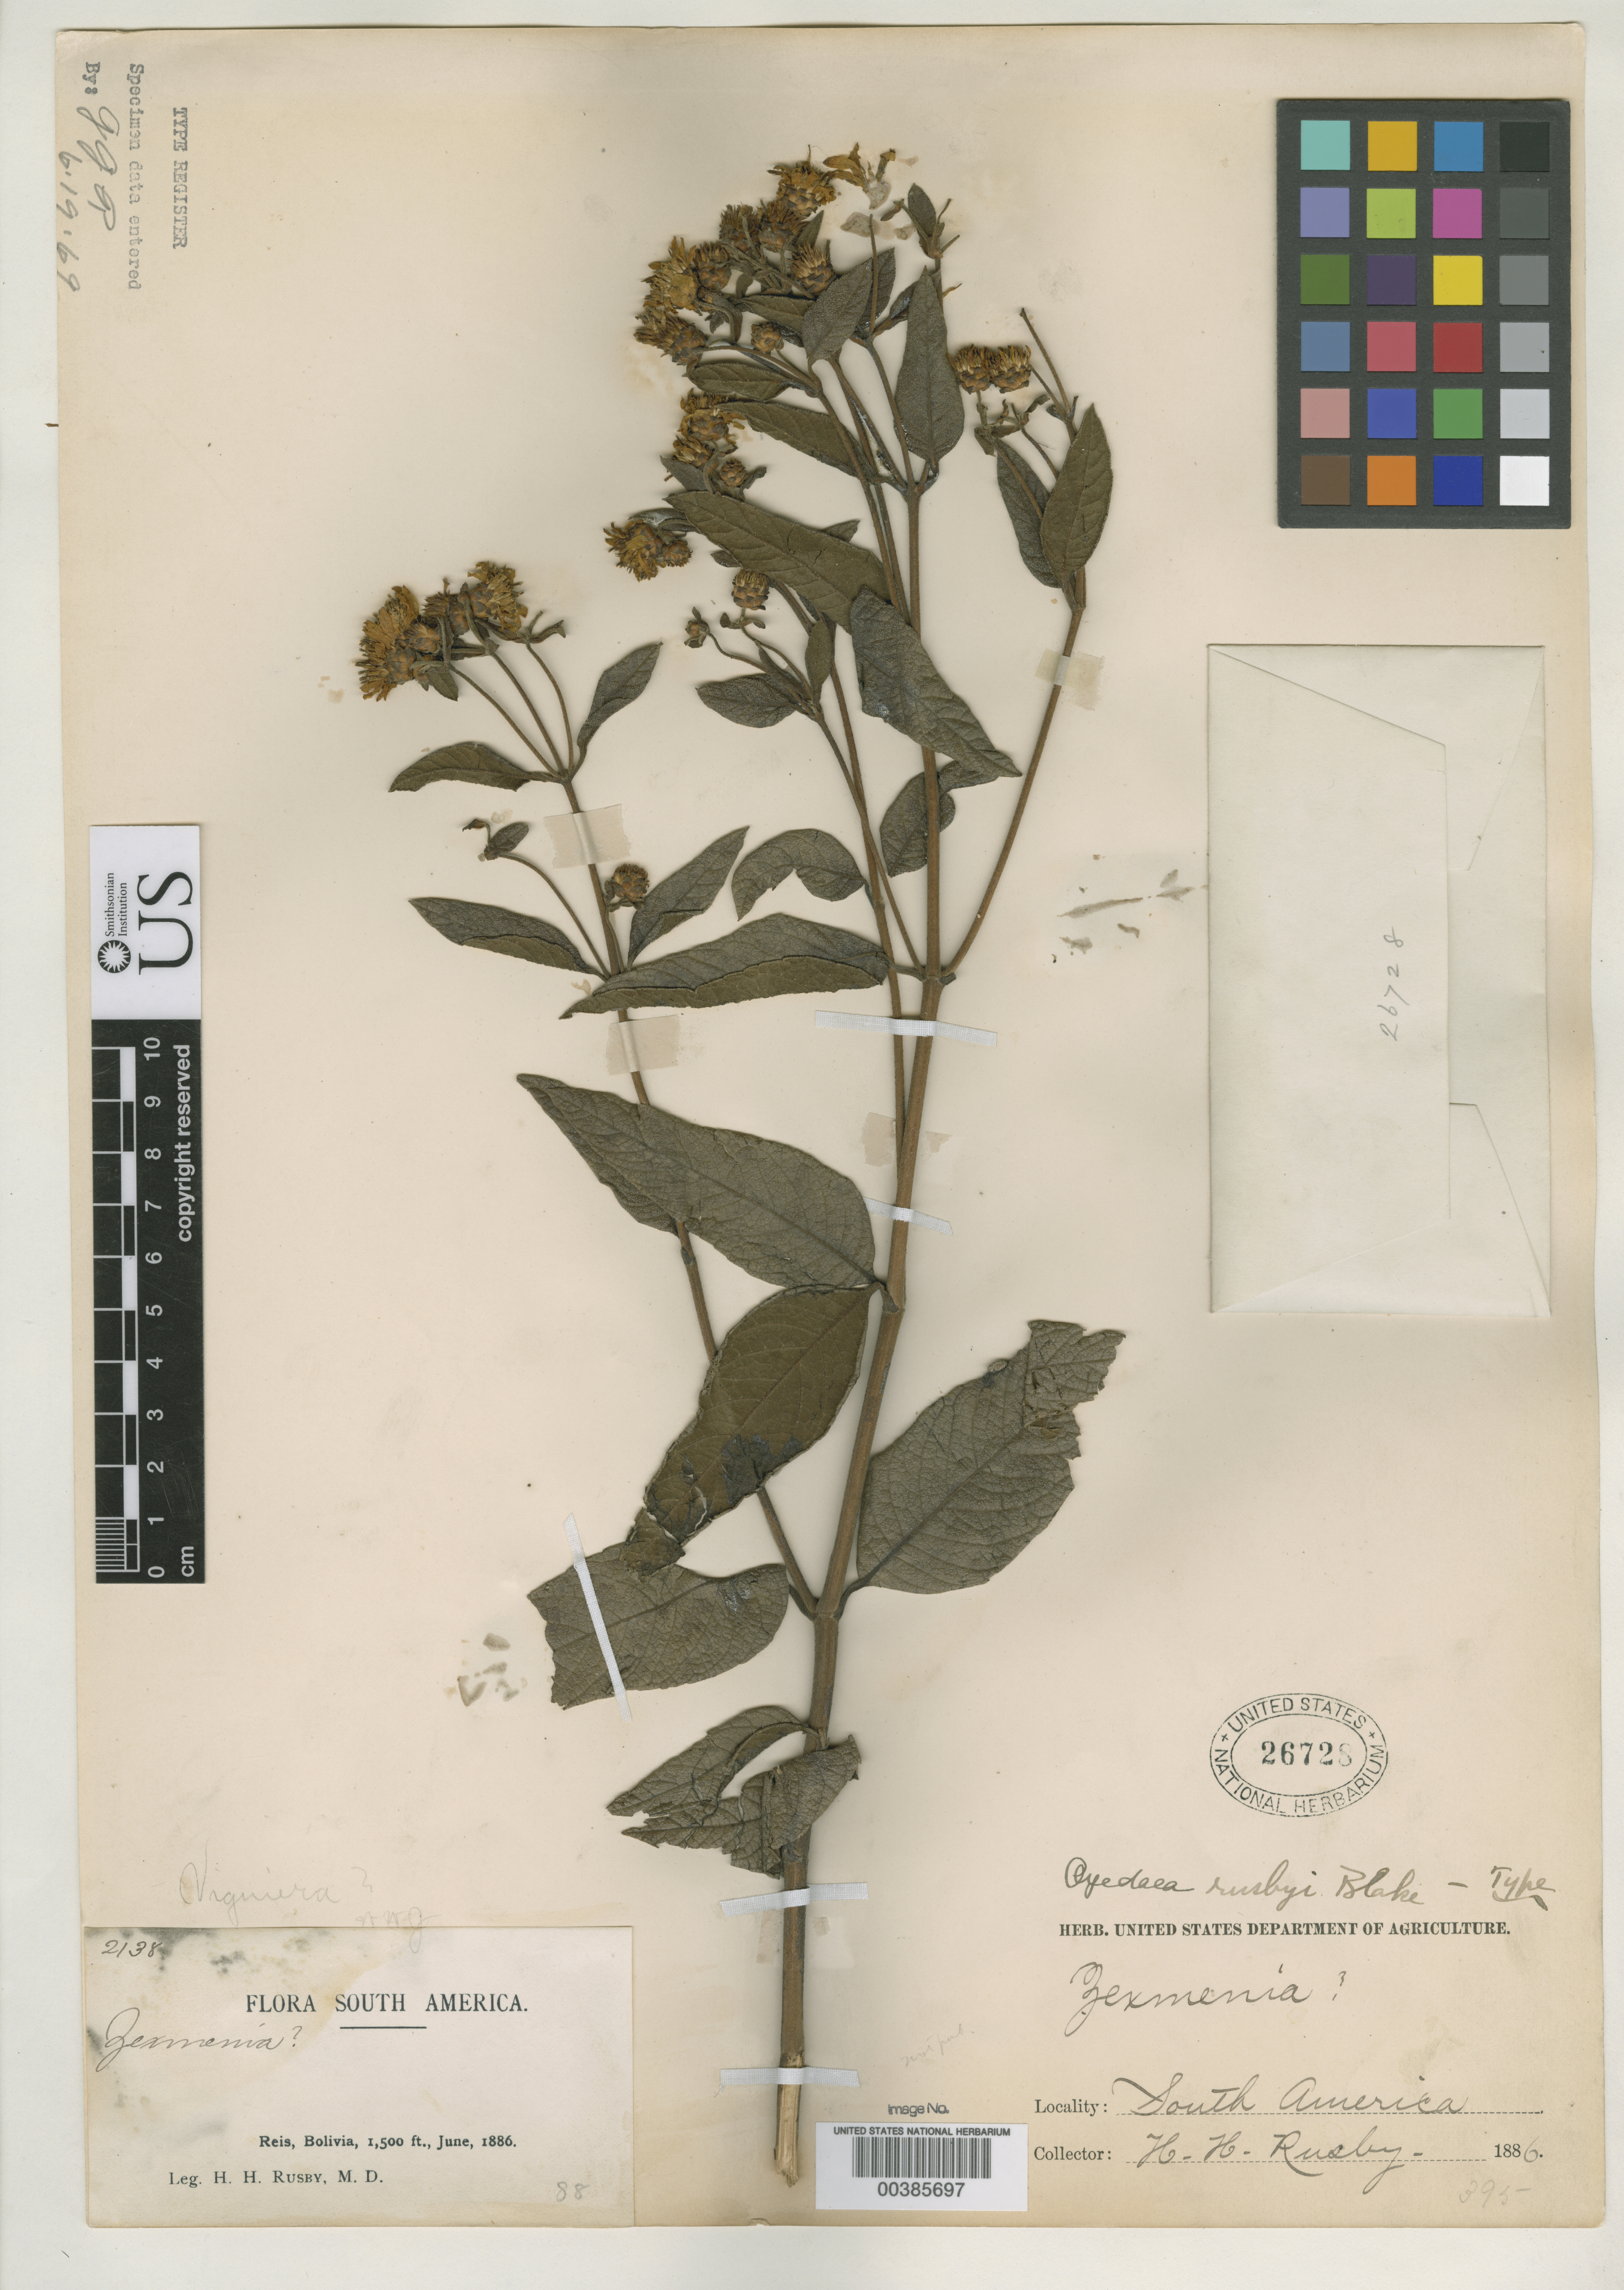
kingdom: Plantae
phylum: Tracheophyta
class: Magnoliopsida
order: Asterales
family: Asteraceae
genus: Oyedaea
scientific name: Oyedaea rusbyi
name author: S.F. Blake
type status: Holotype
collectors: H. H. Rusby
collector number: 2138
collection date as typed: Jun 1886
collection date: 1886-06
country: Bolivia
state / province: Pando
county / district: Nicolas Suarez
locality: Reis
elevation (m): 457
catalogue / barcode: US 26728